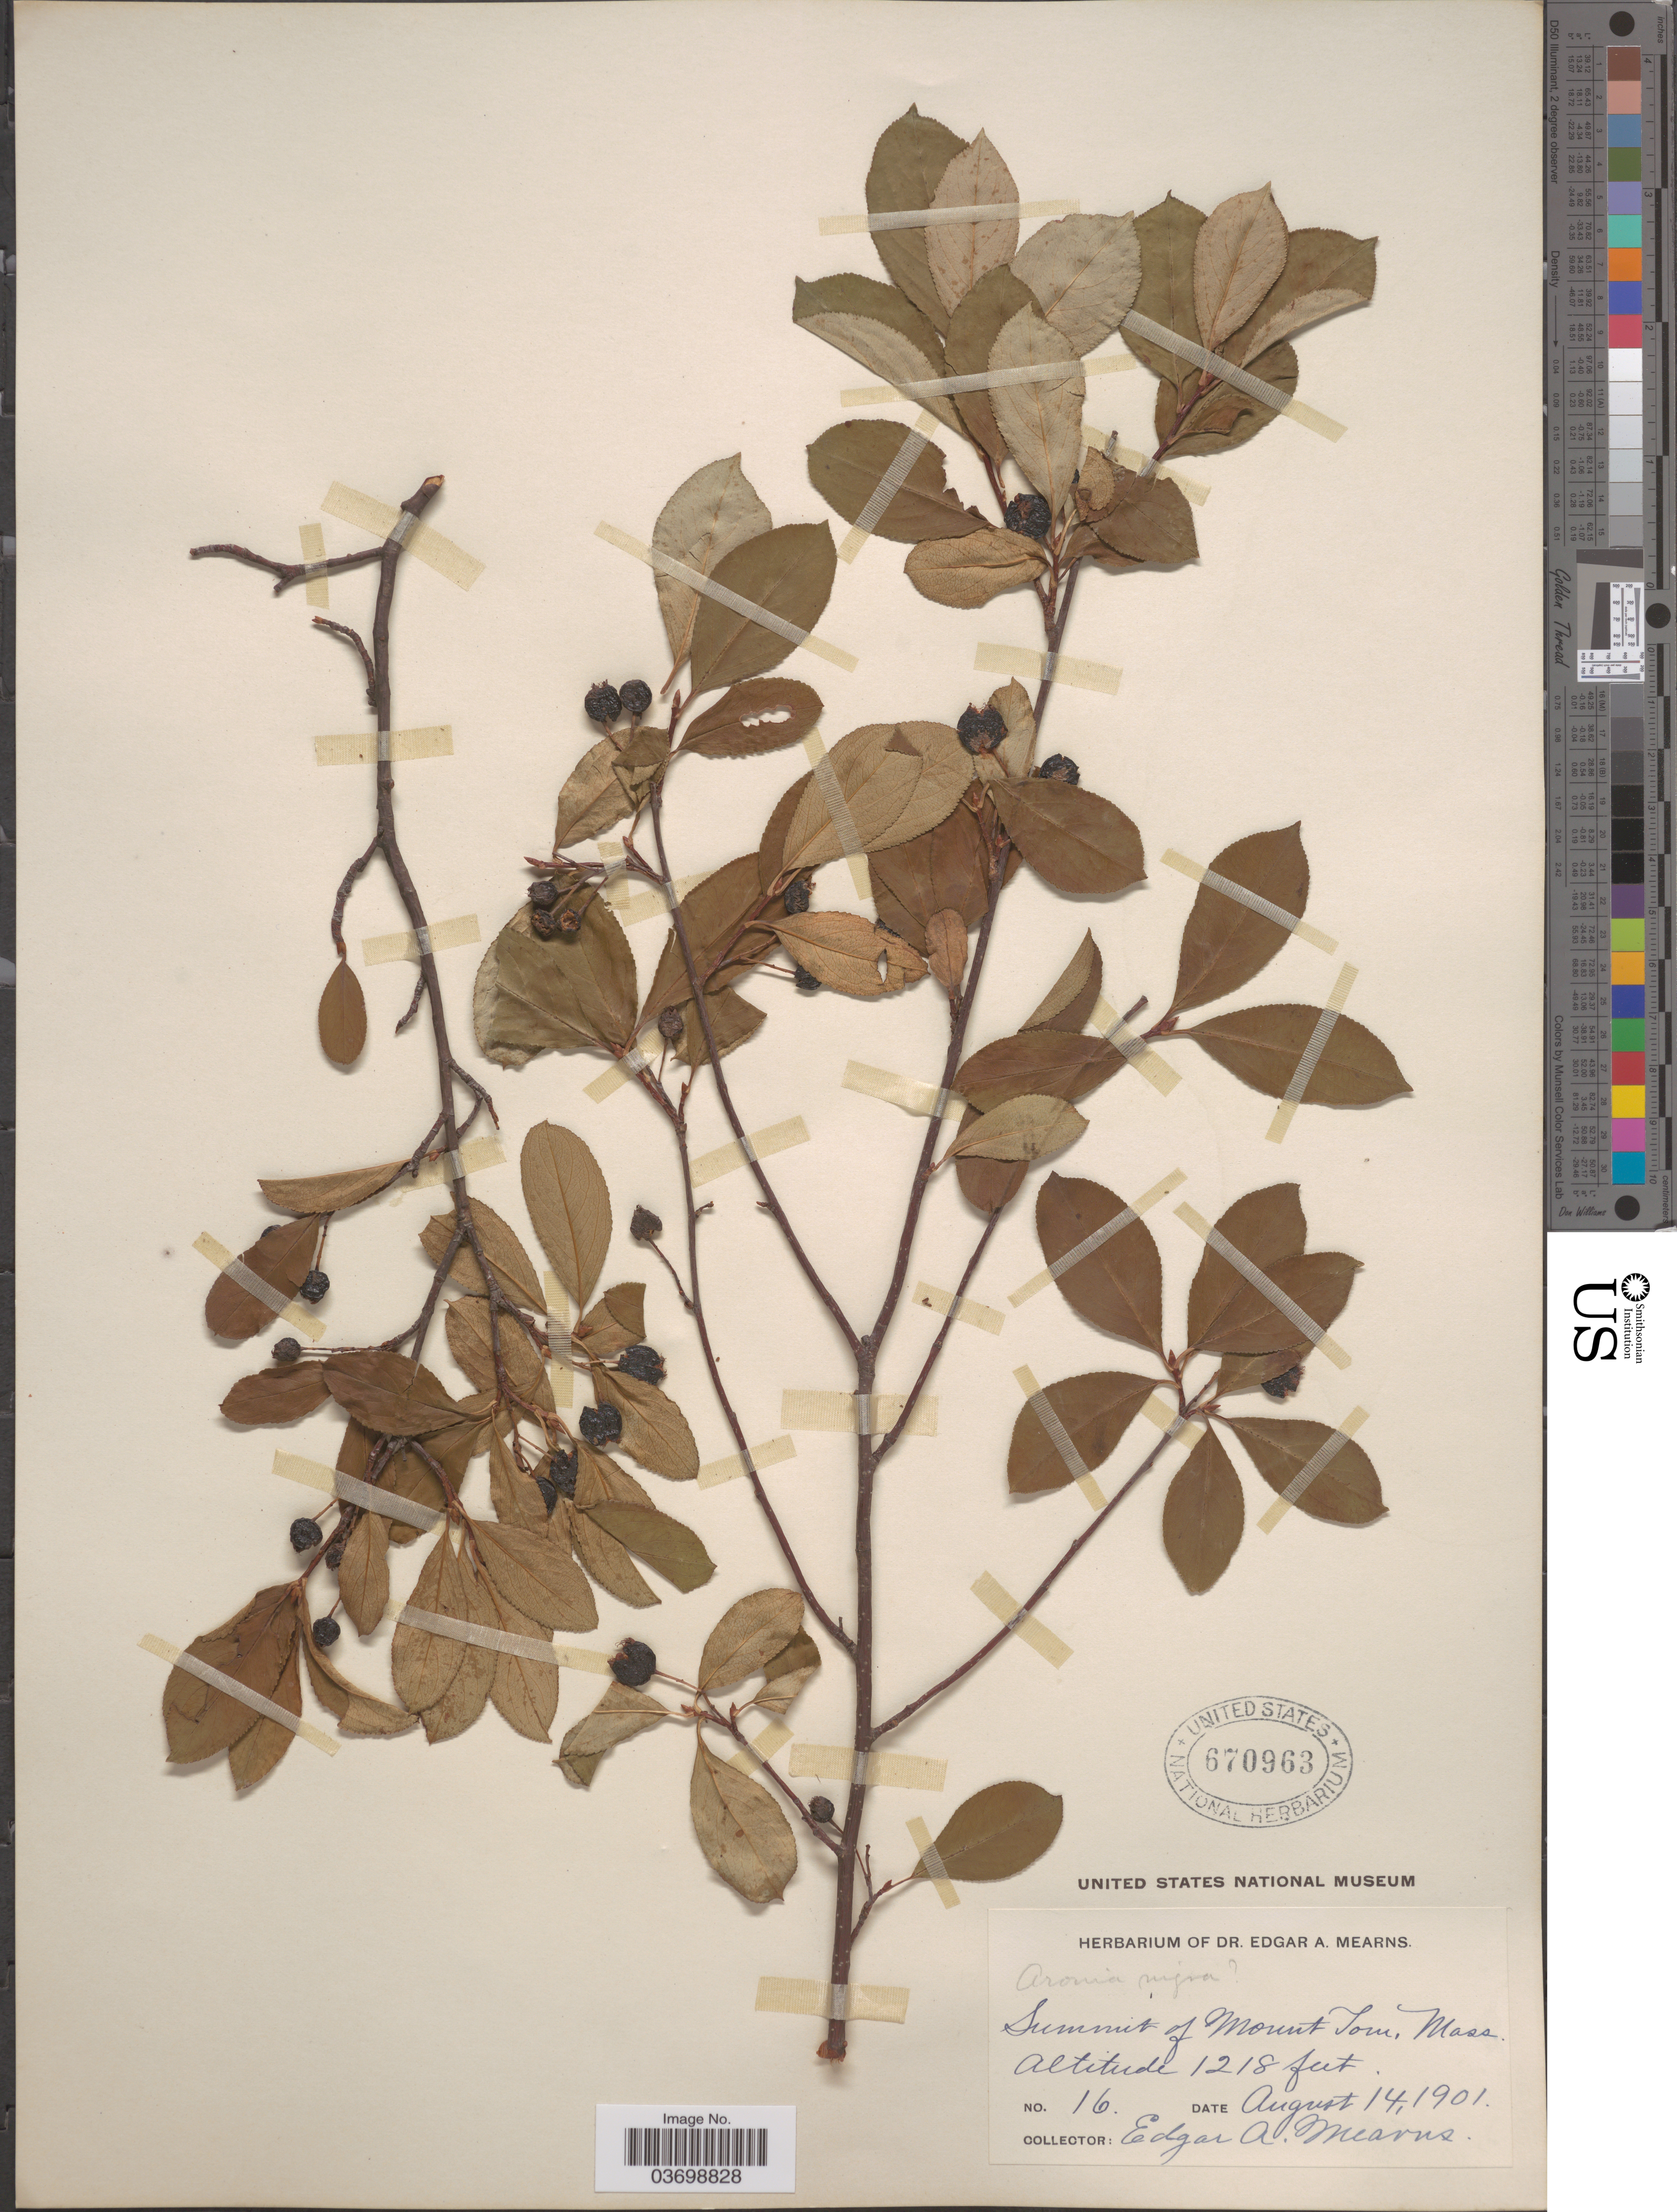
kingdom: Plantae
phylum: Tracheophyta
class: Magnoliopsida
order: Rosales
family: Rosaceae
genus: Aronia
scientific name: Aronia melanocarpa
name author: (Michx.) Elliott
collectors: E. A. Mearns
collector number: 16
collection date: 1901-08-14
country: United States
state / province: Massachusetts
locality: Summit of Mount Tom.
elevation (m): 371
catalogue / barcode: US 670963